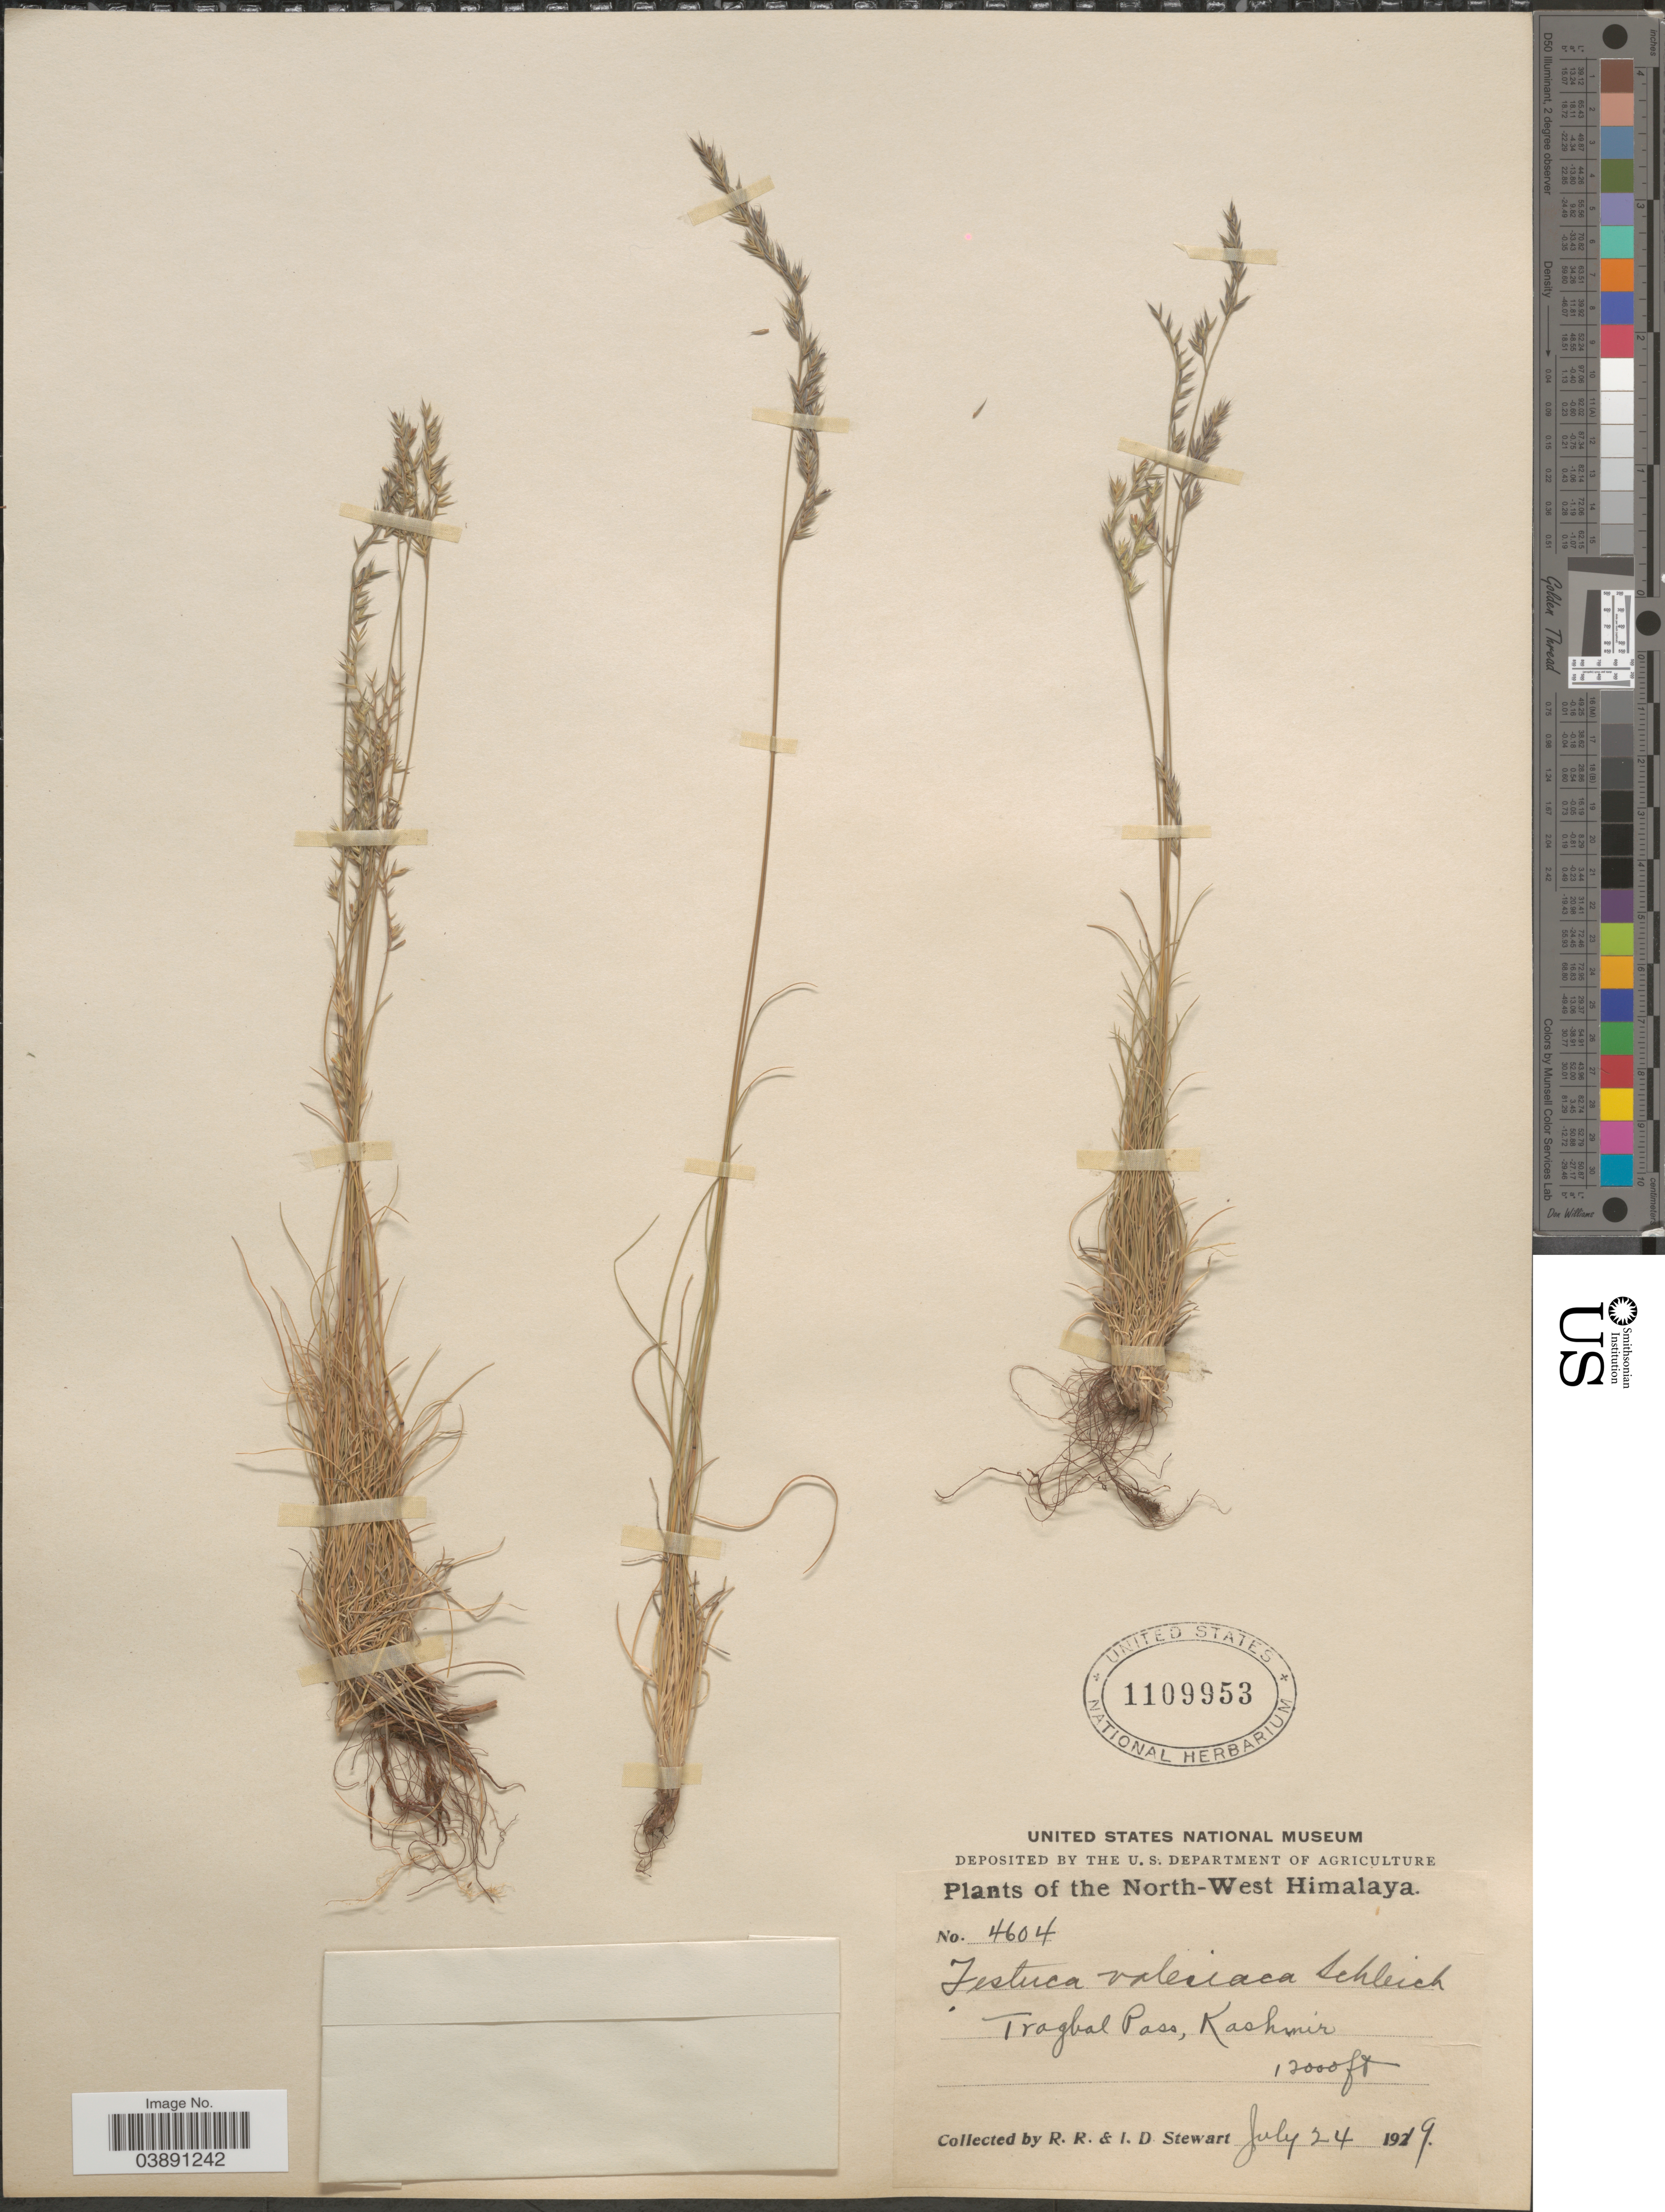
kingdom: Plantae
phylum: Tracheophyta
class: Liliopsida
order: Poales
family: Poaceae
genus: Festuca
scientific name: Festuca valesiaca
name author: Schleich. ex Gaudin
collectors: R. Stewart & I. Stewart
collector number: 4604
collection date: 1919-07-24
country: India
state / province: Jammu and Kashmir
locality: The North-West Himalaya. Tragbal Pass, Kashmir.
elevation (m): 3658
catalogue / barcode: US 1109953